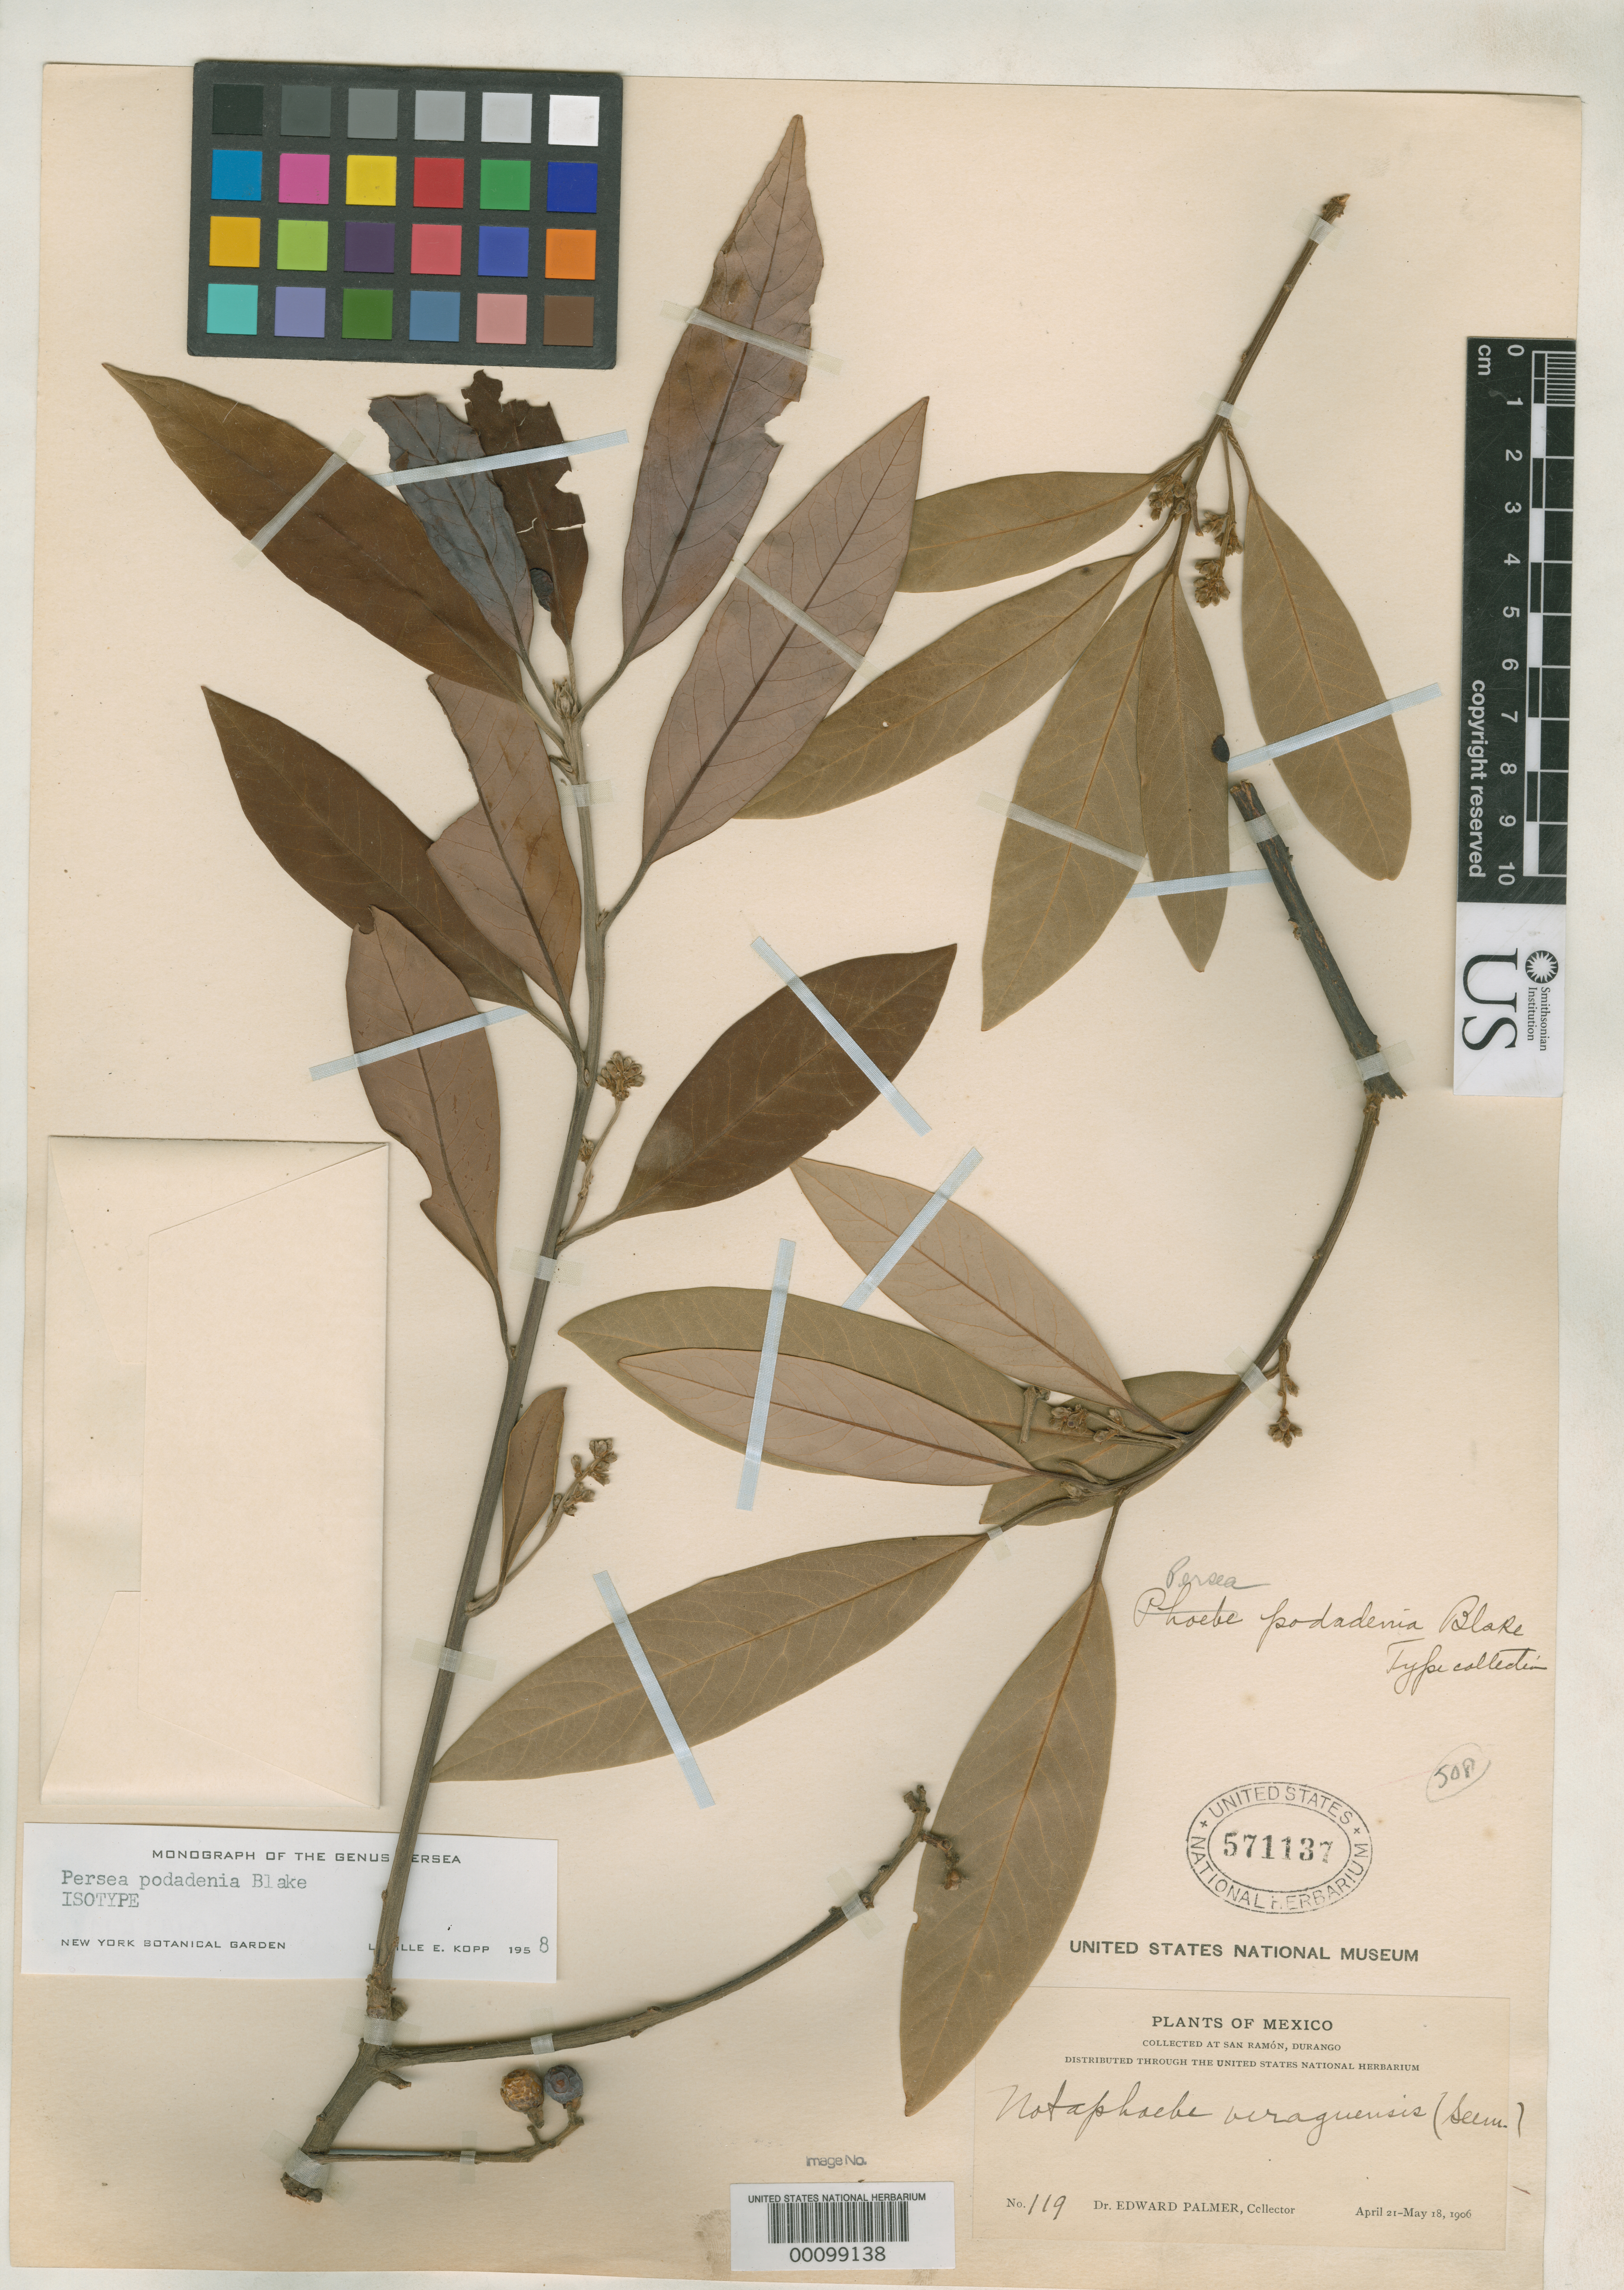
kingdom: Plantae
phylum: Tracheophyta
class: Magnoliopsida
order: Laurales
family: Lauraceae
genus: Persea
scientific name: Persea podadenia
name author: S.F. Blake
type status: Isotype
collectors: E. Palmer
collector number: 119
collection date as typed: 21 Apr 1906 to 18 May 1906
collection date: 1906-04-21/1906-05-18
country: Mexico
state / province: Durango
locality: San Ramon.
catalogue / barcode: US 571137